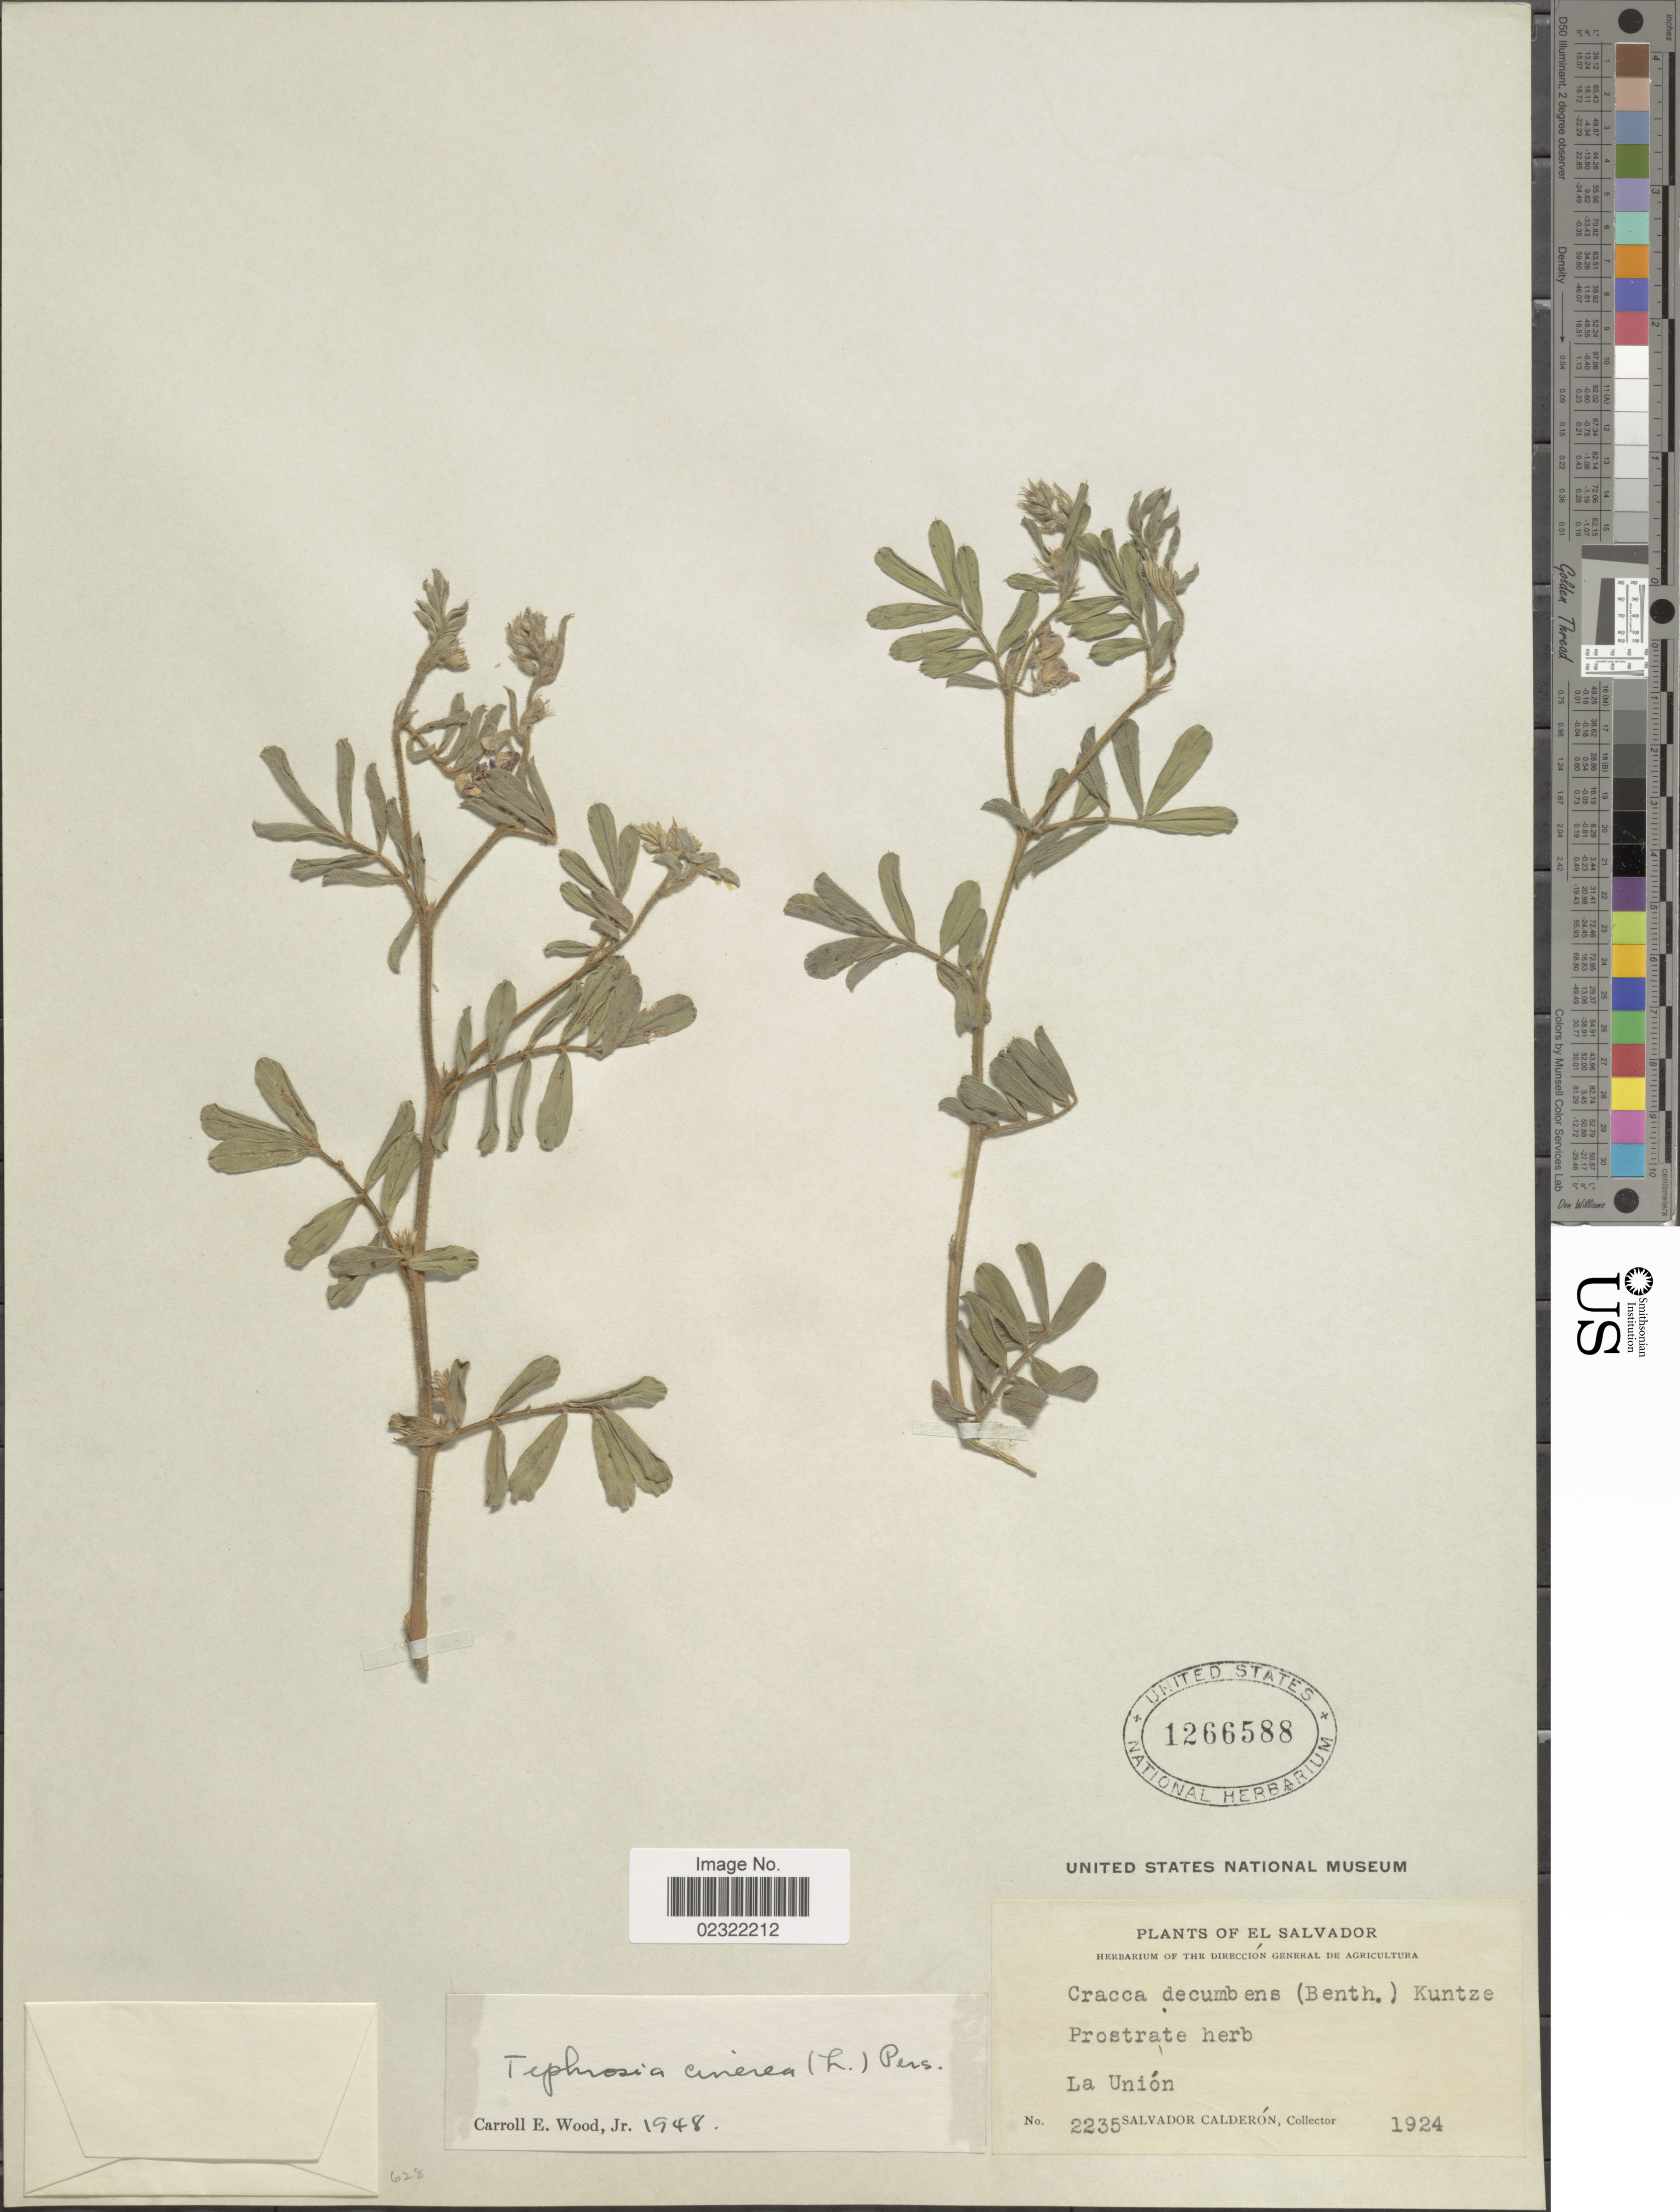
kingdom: Plantae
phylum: Tracheophyta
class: Magnoliopsida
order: Fabales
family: Fabaceae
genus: Tephrosia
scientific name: Tephrosia decumbens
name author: Benth.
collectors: S. Calderón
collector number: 2235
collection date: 1924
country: El Salvador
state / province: La Union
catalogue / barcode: US 1266588